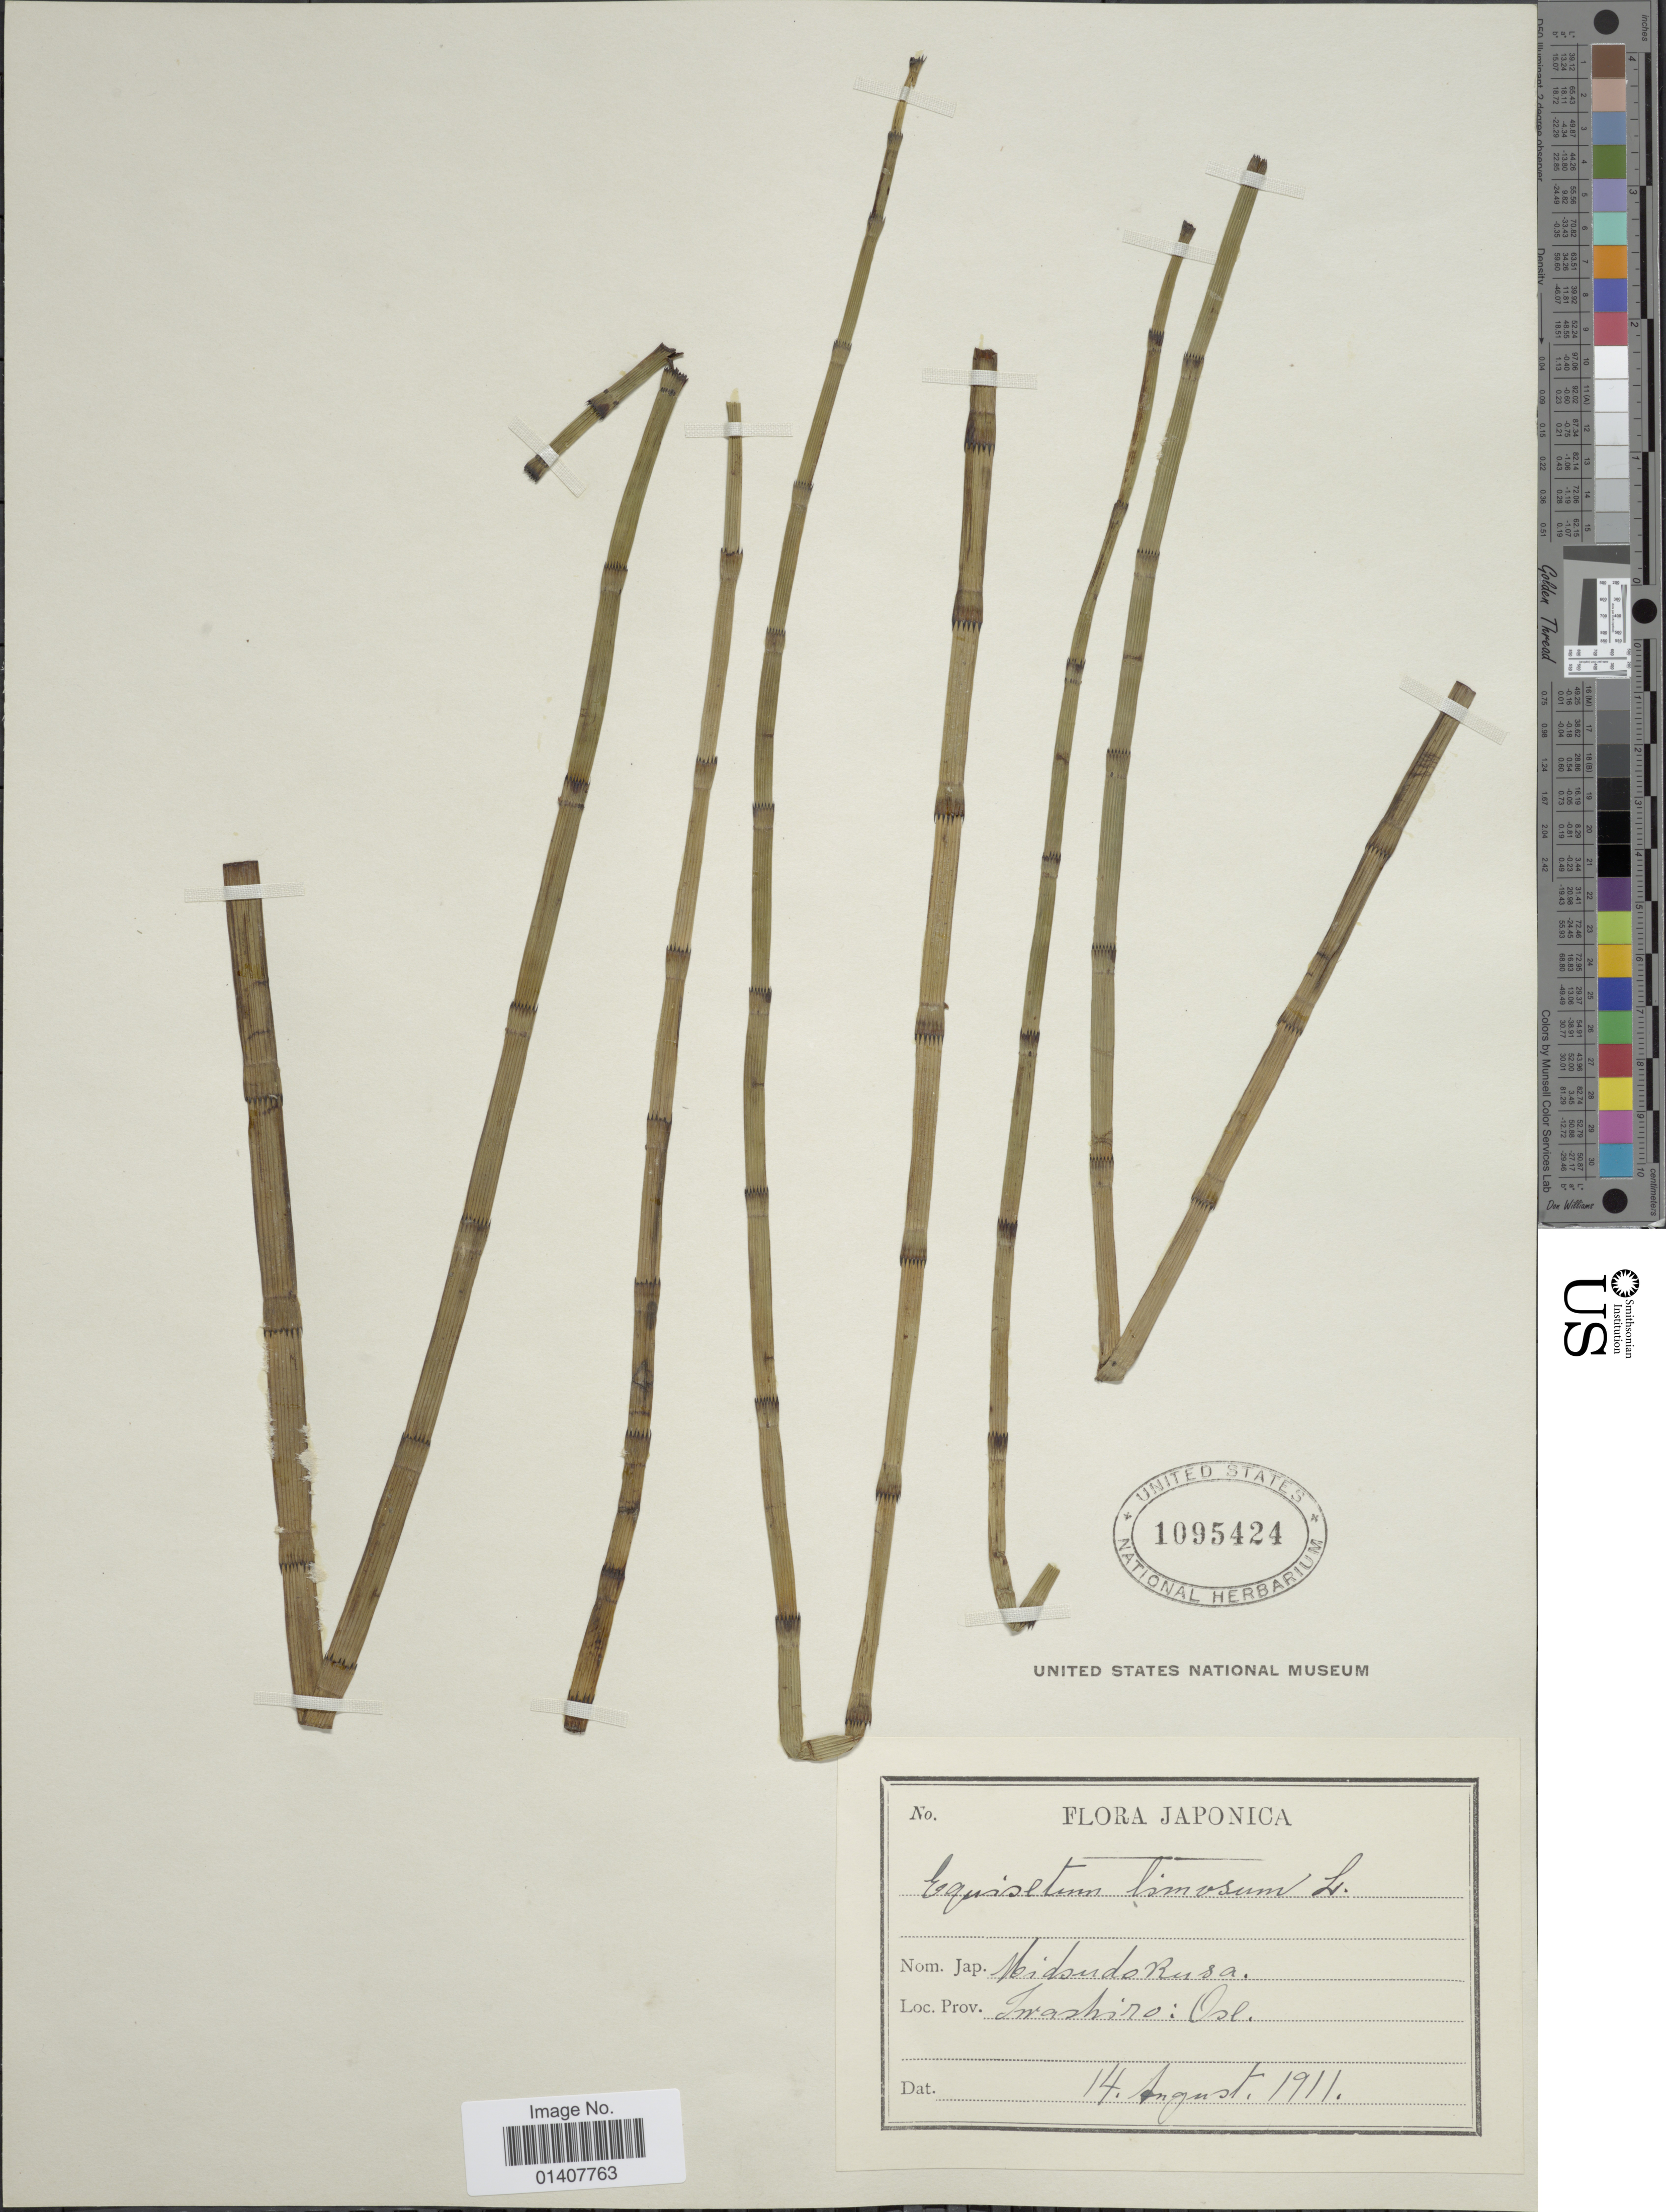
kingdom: Plantae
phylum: Tracheophyta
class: Polypodiopsida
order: Equisetales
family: Equisetaceae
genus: Equisetum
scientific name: Equisetum fluviatile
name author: L.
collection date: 1911-08-14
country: Japan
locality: Iwashiro: Ose.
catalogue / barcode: US 1095424